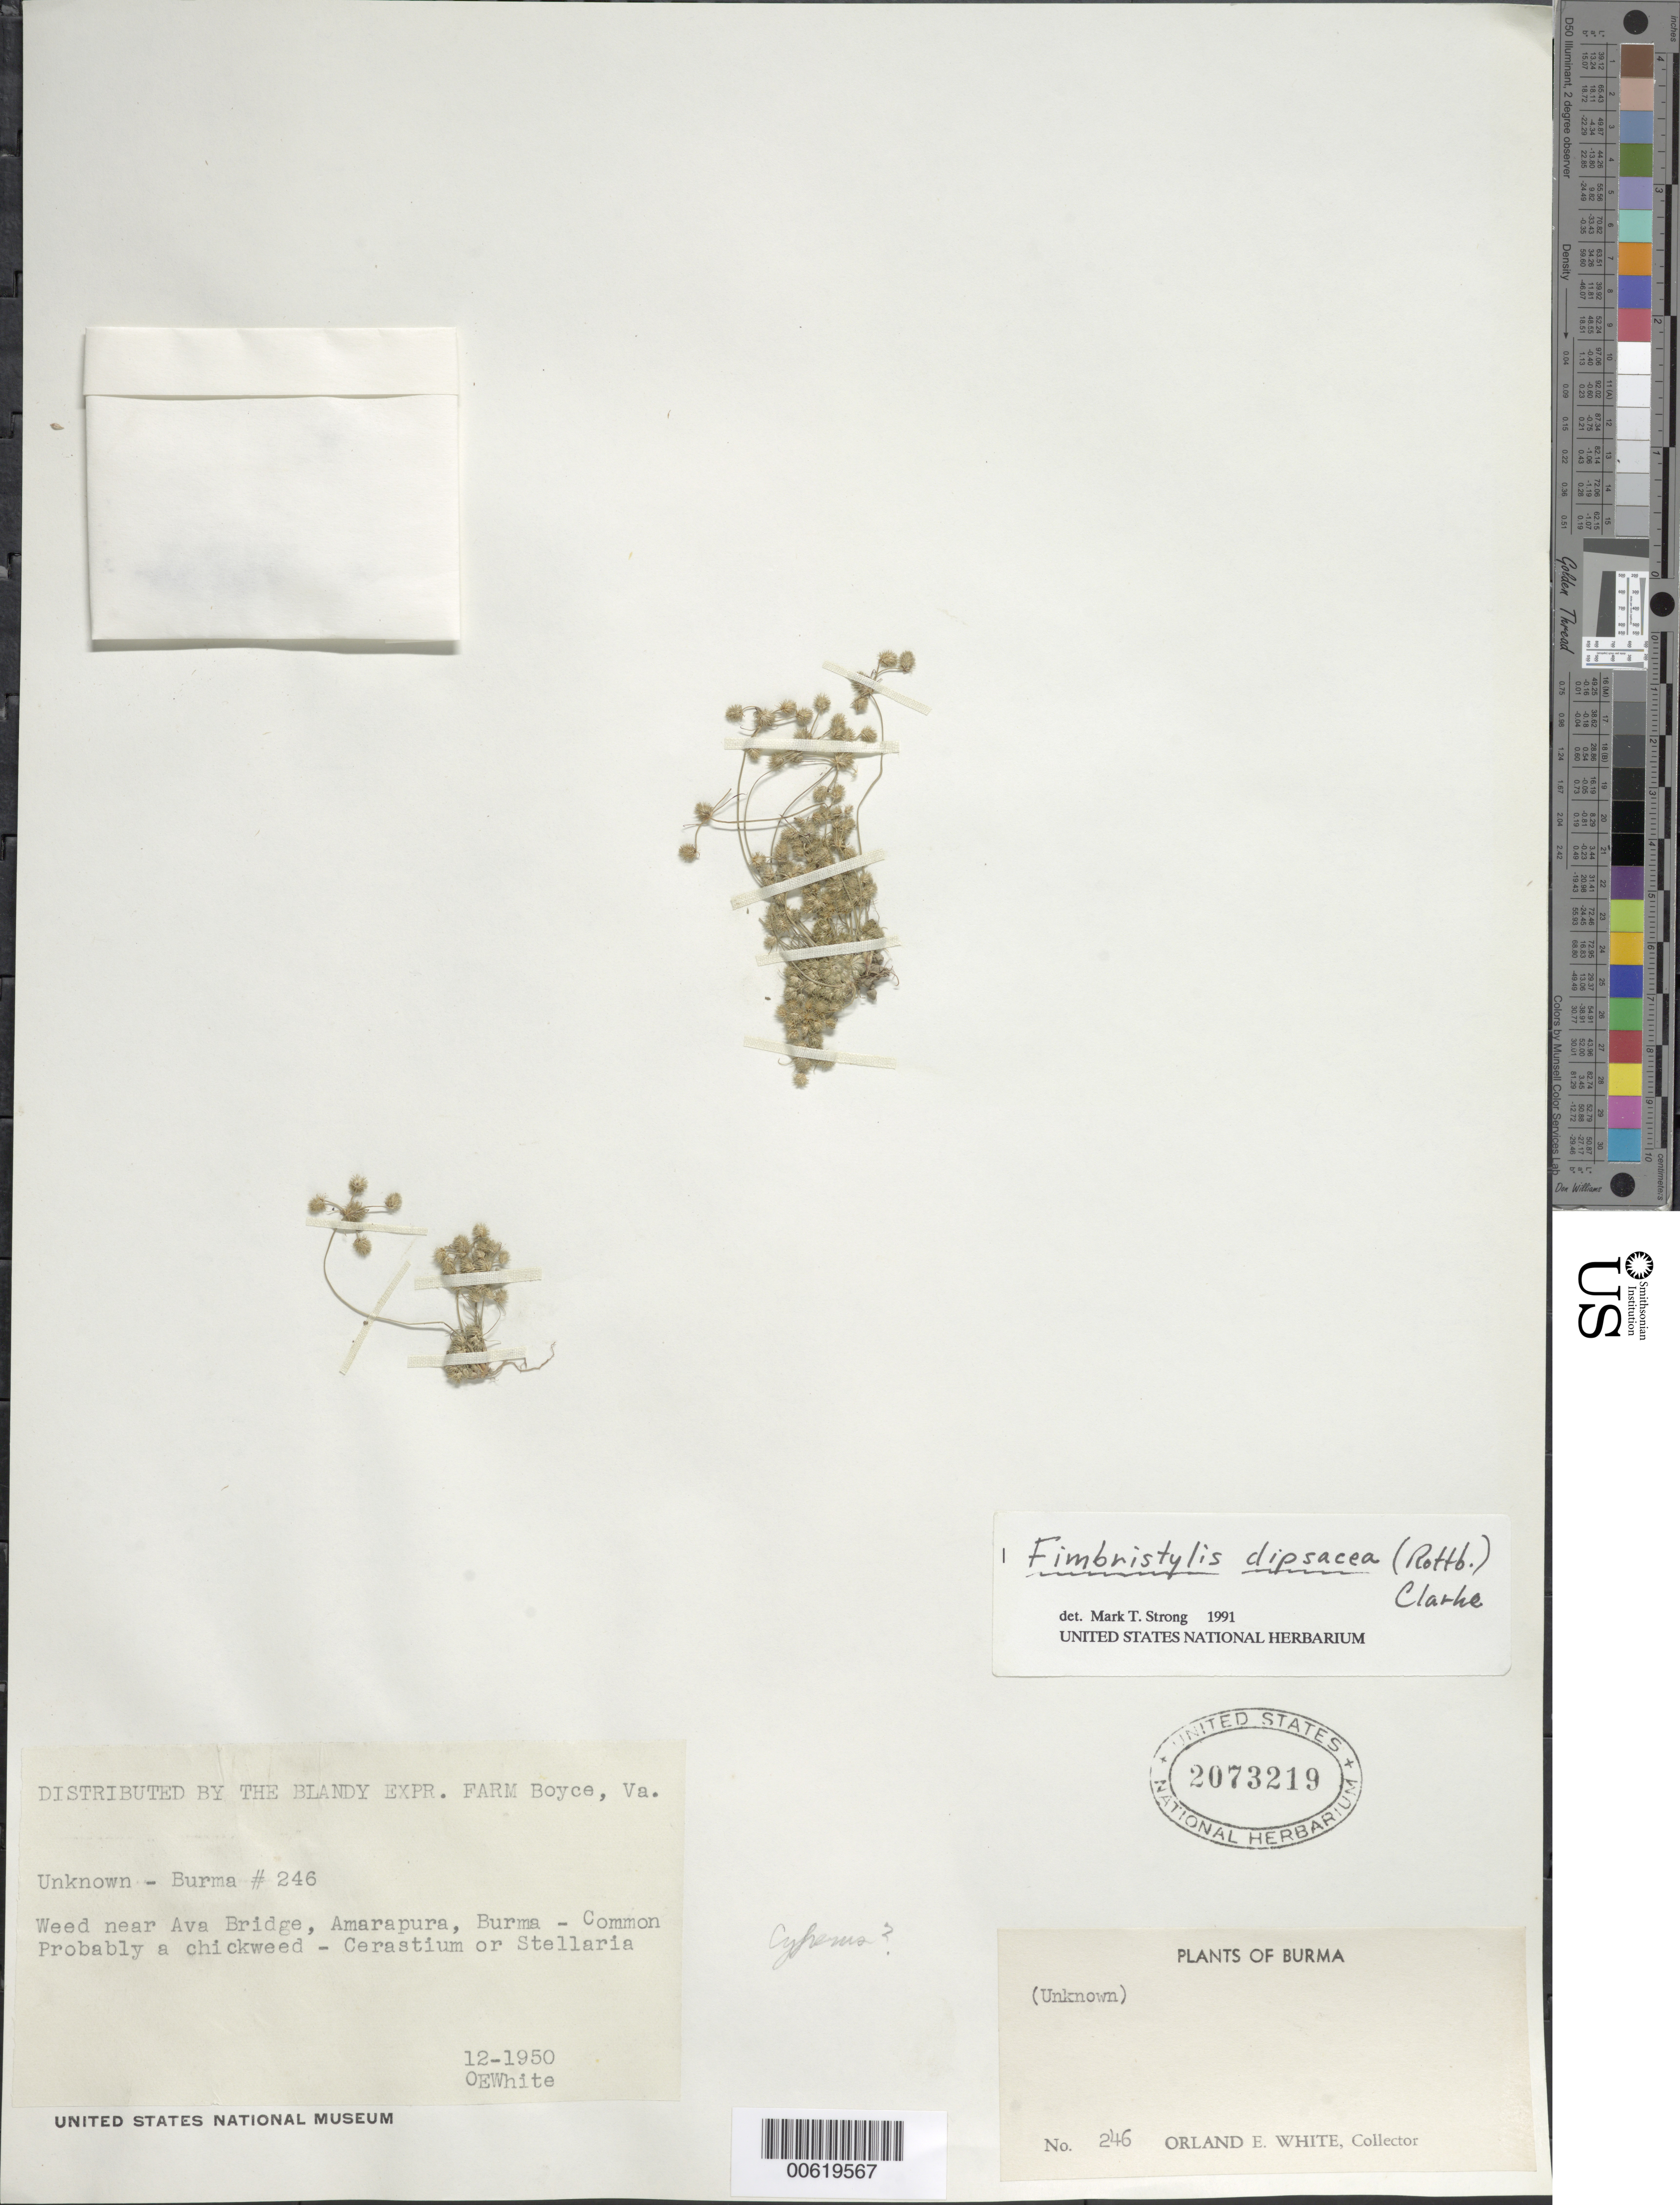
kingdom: Plantae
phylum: Tracheophyta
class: Liliopsida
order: Poales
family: Cyperaceae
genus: Fimbristylis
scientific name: Fimbristylis dipsacea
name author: (Rottb.) C.B. Clarke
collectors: O. E. White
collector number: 246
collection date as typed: Dec 1950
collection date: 1950-12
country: Myanmar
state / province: Mandalay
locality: Amarapura, Burma.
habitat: Weed near Ava bridge, common probably a chickweed, Cerastium or Stellaria.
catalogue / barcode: US 2073219